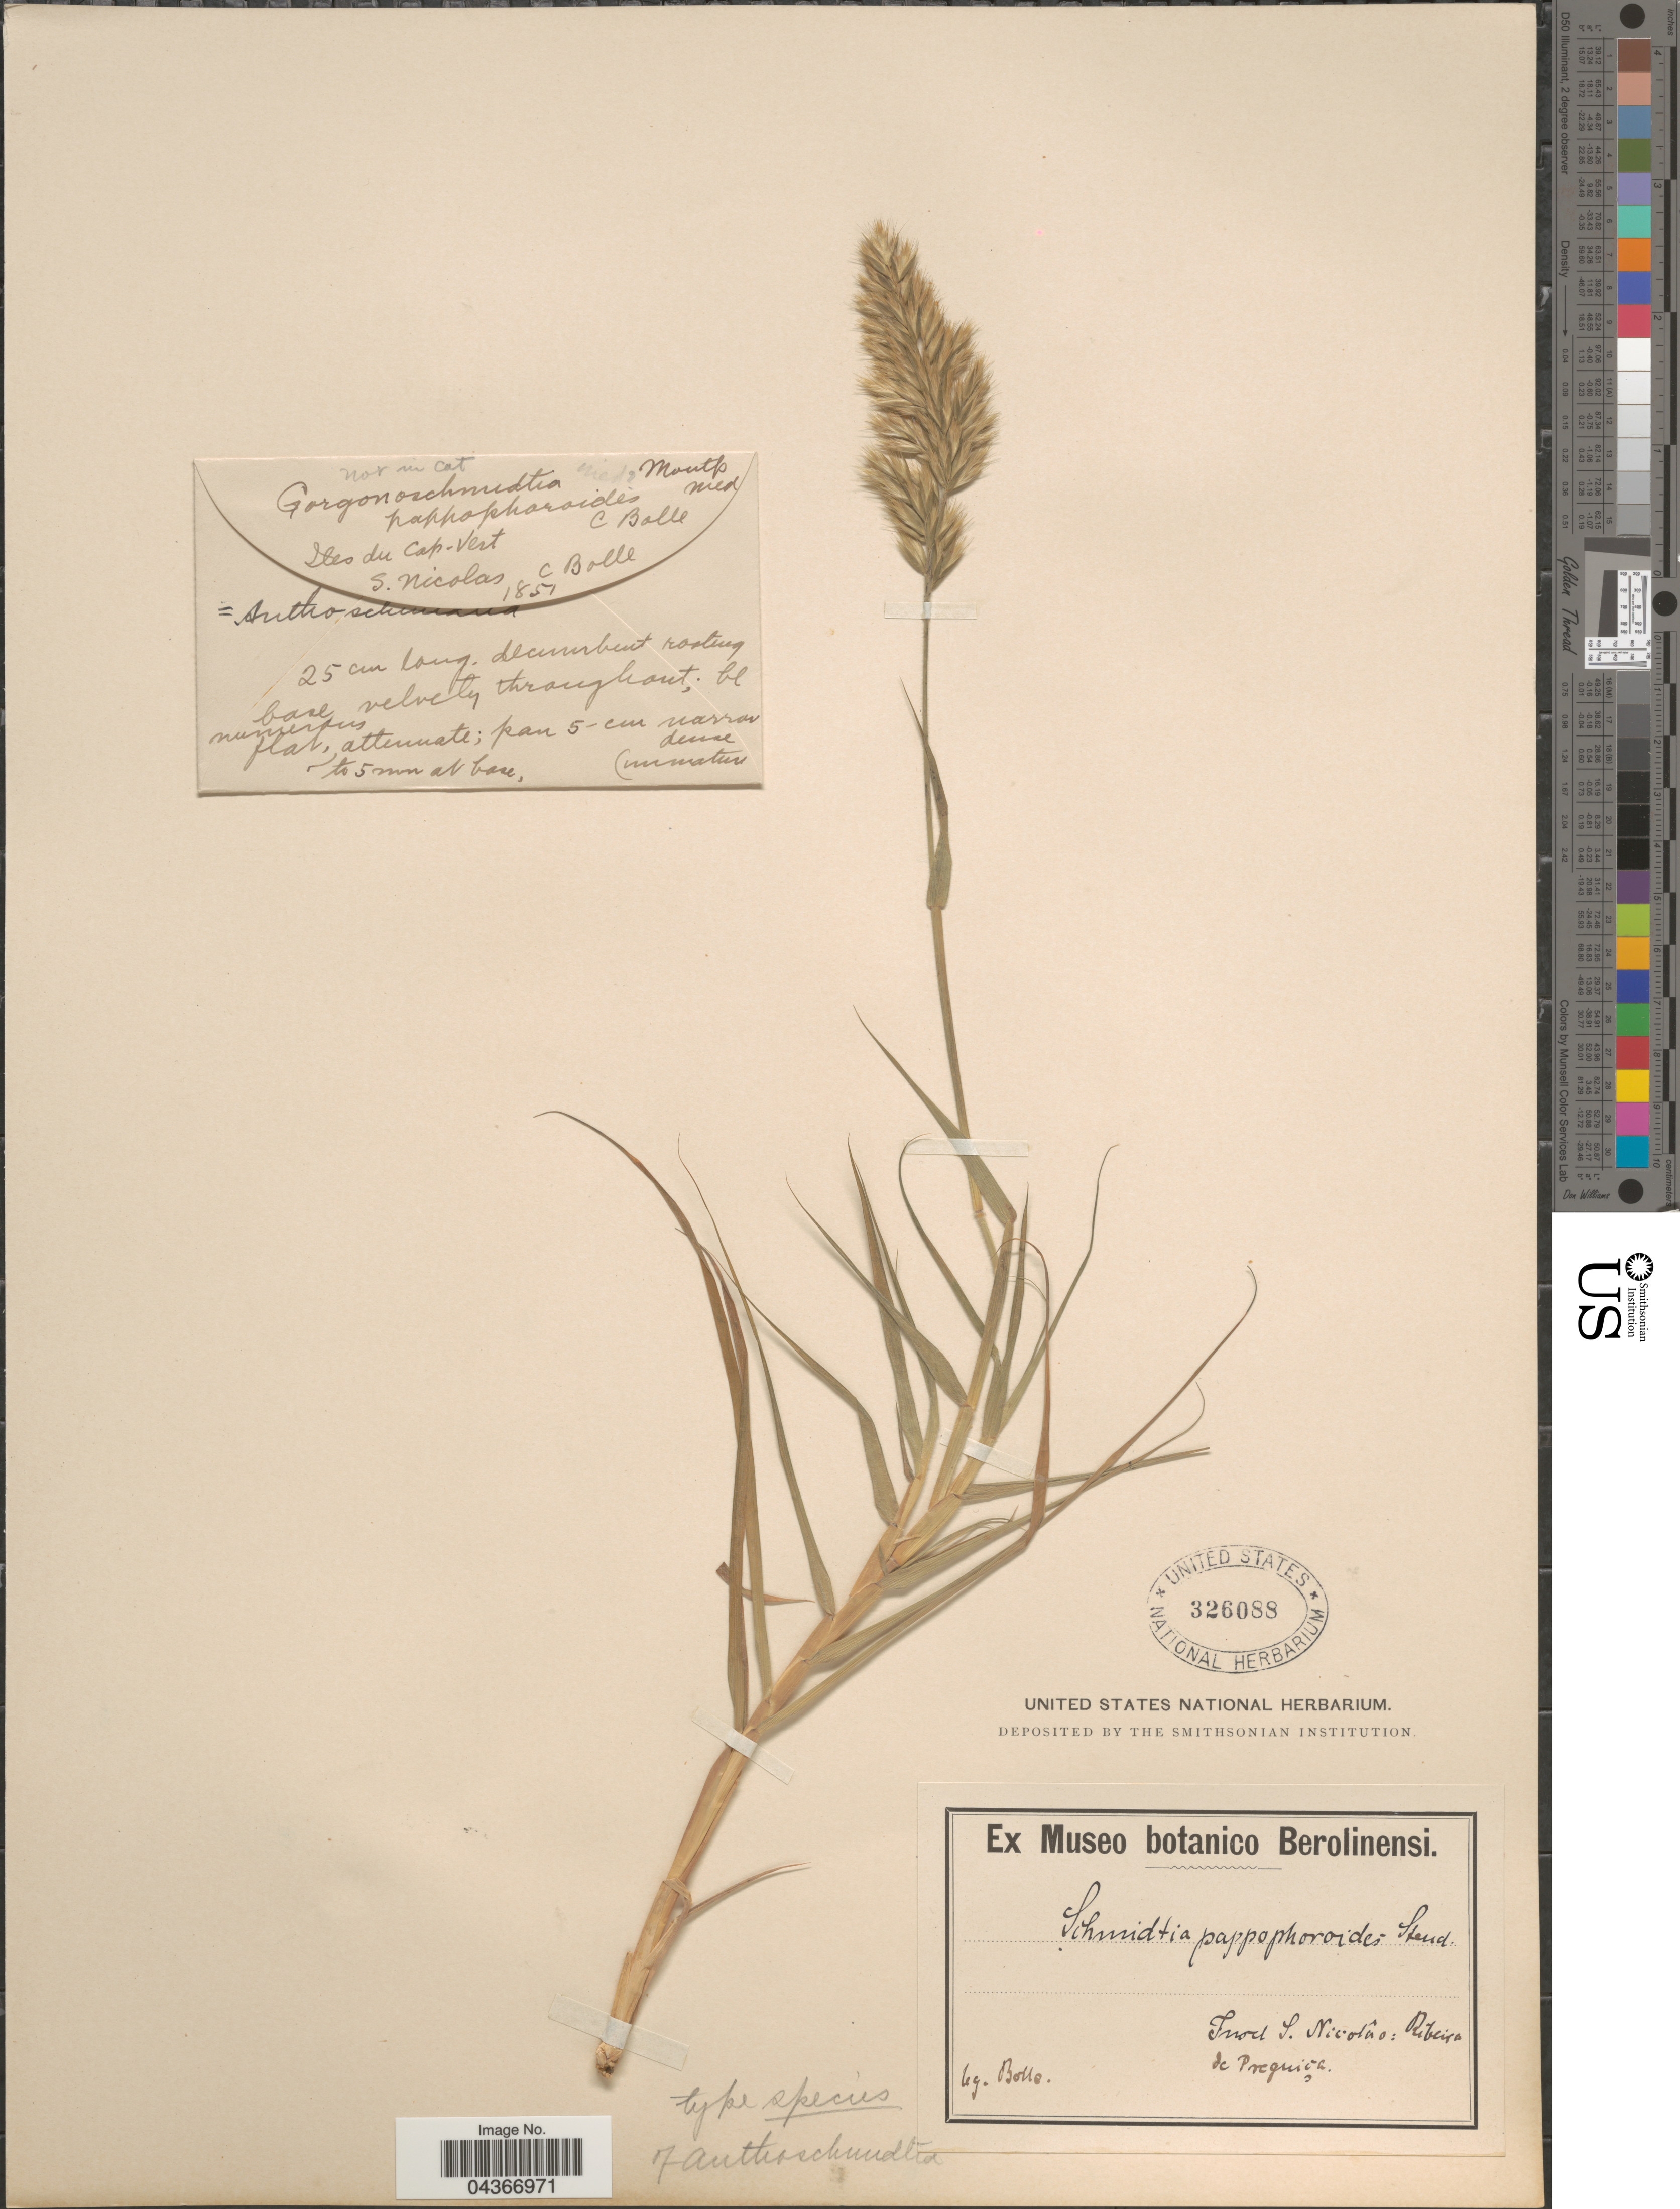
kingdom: Plantae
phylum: Tracheophyta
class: Liliopsida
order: Poales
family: Poaceae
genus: Schmidtia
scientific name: Schmidtia pappophoroides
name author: Steud. ex J.A. Schmidt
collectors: C. A. Bolle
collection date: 1851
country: Cape Verde Islands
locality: Insel S. Nicolâo: Ribeira de Prequiça. Iles du Cap-Vert. S. Nicolas.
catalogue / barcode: US 326088